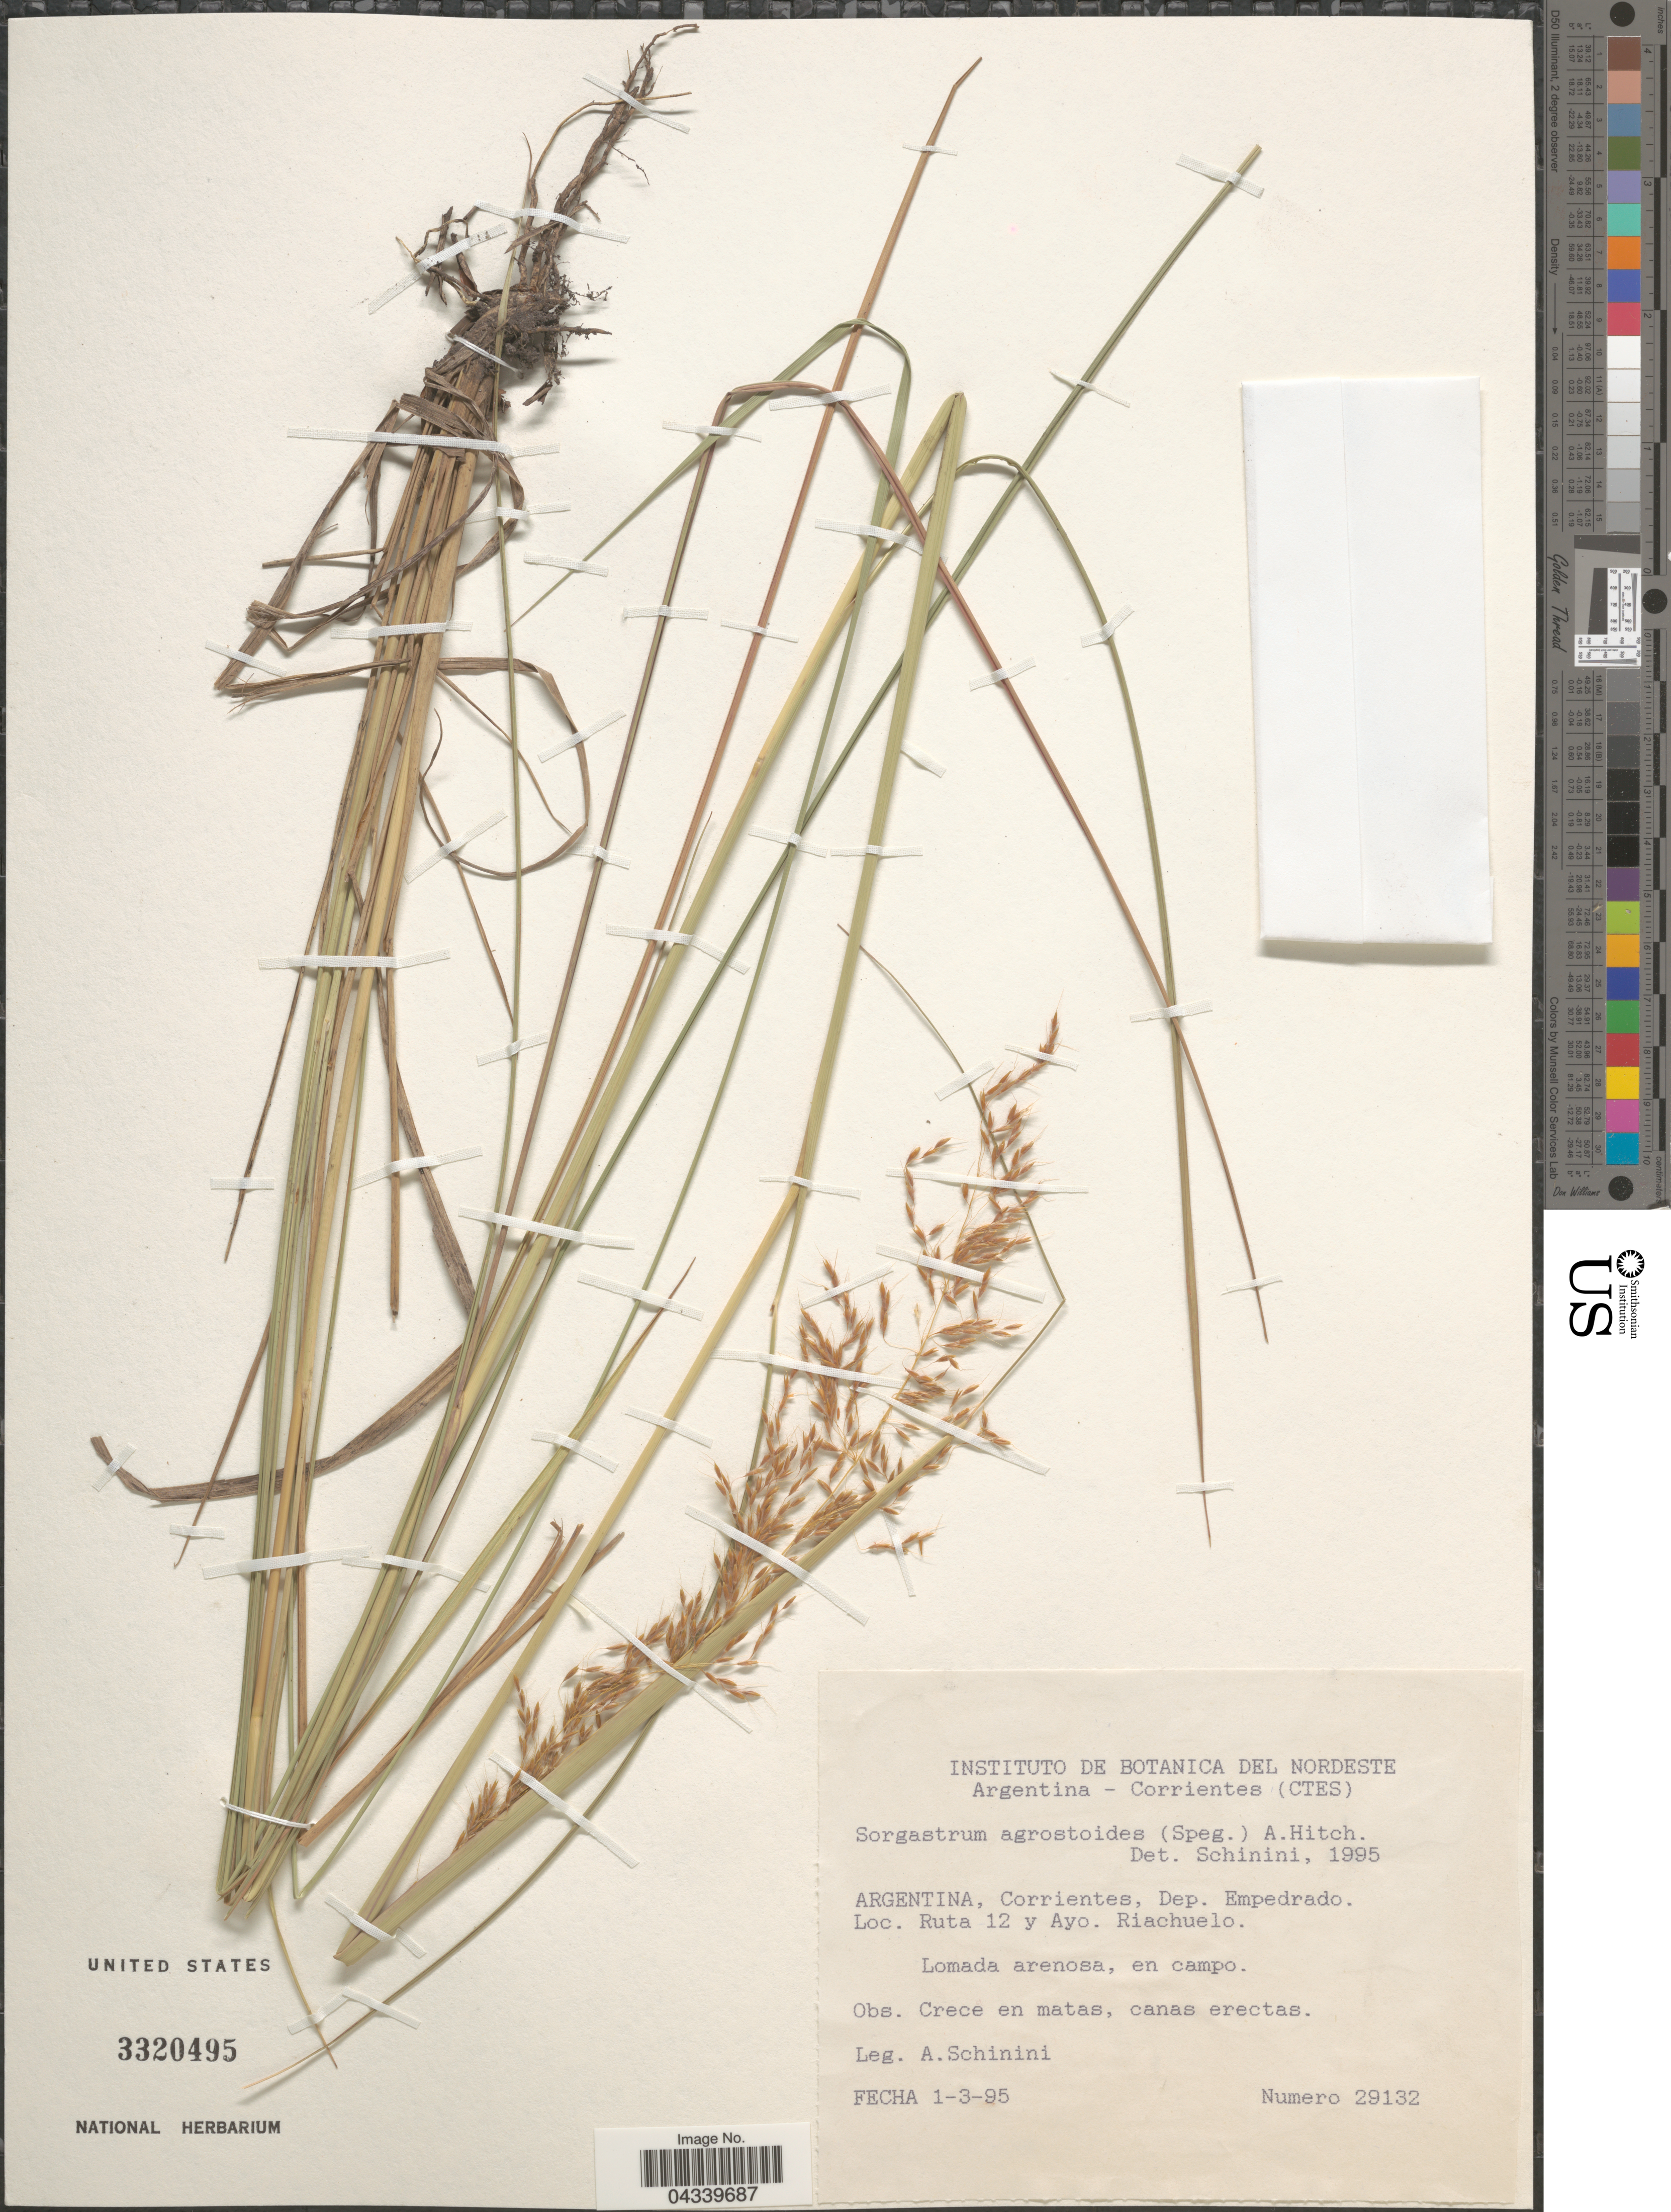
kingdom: Plantae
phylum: Tracheophyta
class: Liliopsida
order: Poales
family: Poaceae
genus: Sorghastrum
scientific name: Sorghastrum setosum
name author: (Griseb.) Hitchc.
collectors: A. Schinini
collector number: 29132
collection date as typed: Transcribed d/m/y: 1/3/95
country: Argentina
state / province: Corrientes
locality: Dep. Empedrado. Ruta 12 y Ayo. Riachuelo.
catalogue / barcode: US 3320495